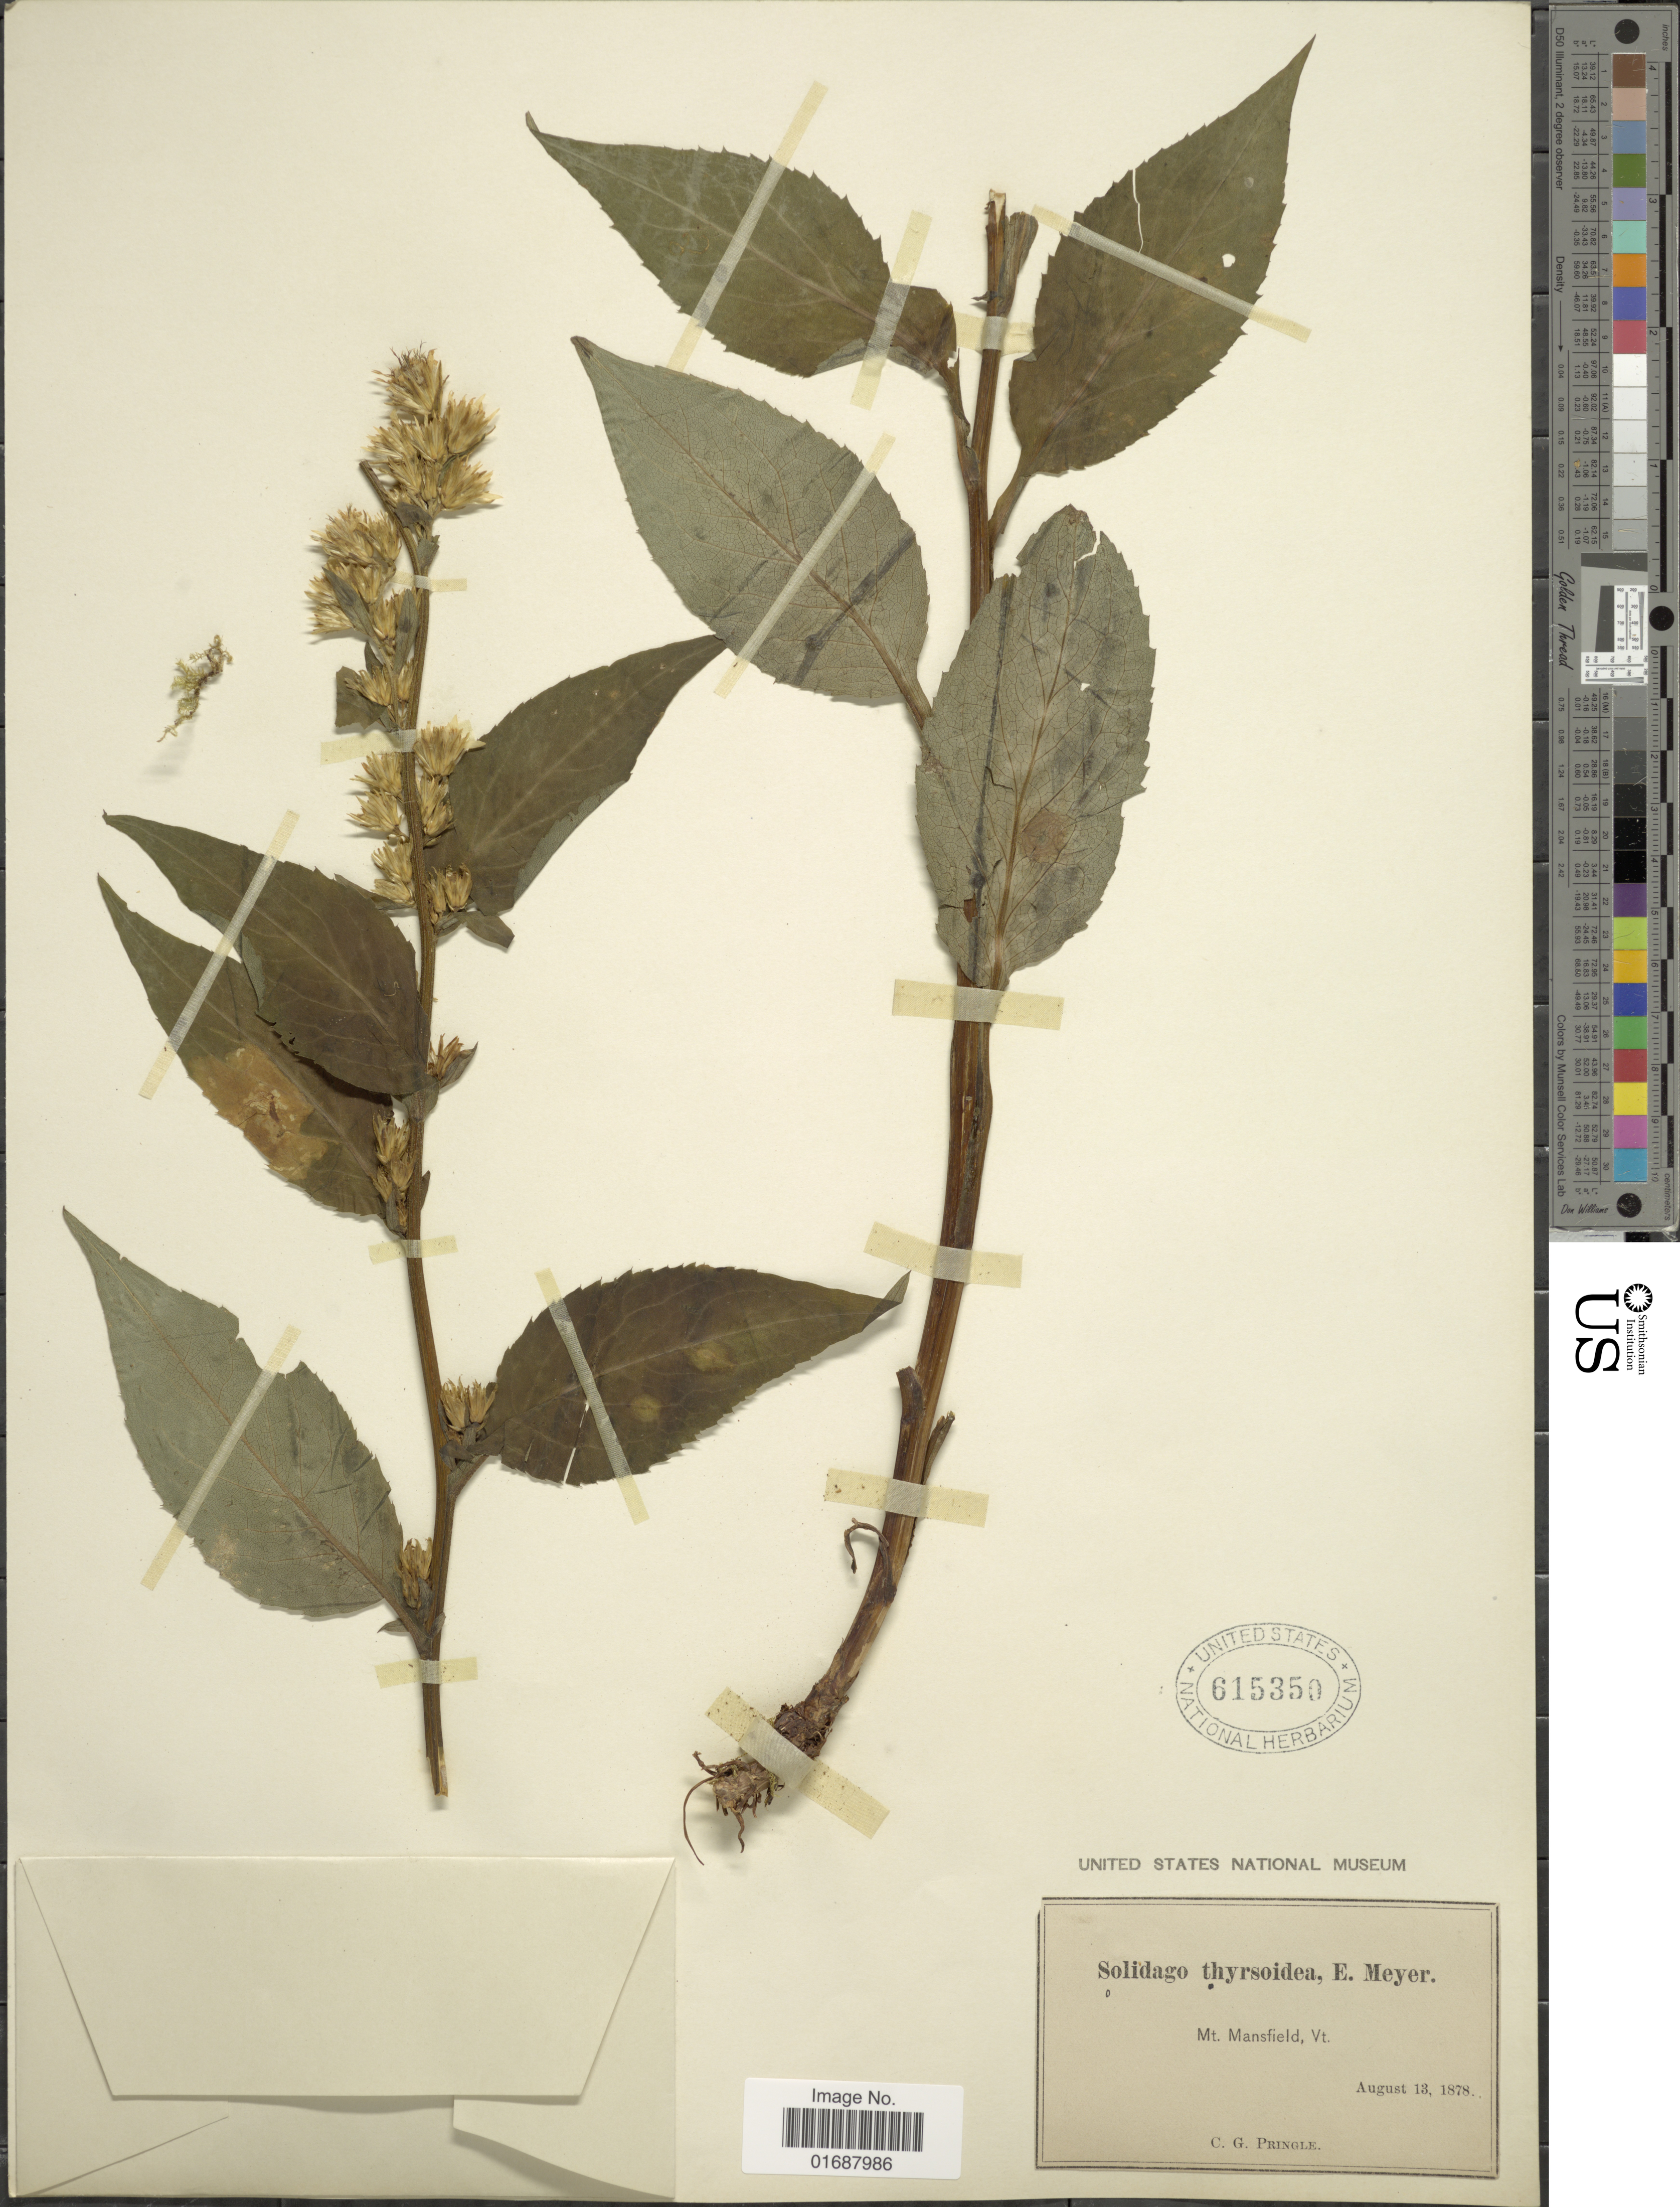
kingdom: Plantae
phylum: Tracheophyta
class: Magnoliopsida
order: Asterales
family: Asteraceae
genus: Solidago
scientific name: Solidago macrophylla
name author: Banks ex Pursh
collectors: C. G. Pringle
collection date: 1878-08-13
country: United States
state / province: Vermont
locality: Mt. Mansfield, Vt.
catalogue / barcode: US 615350